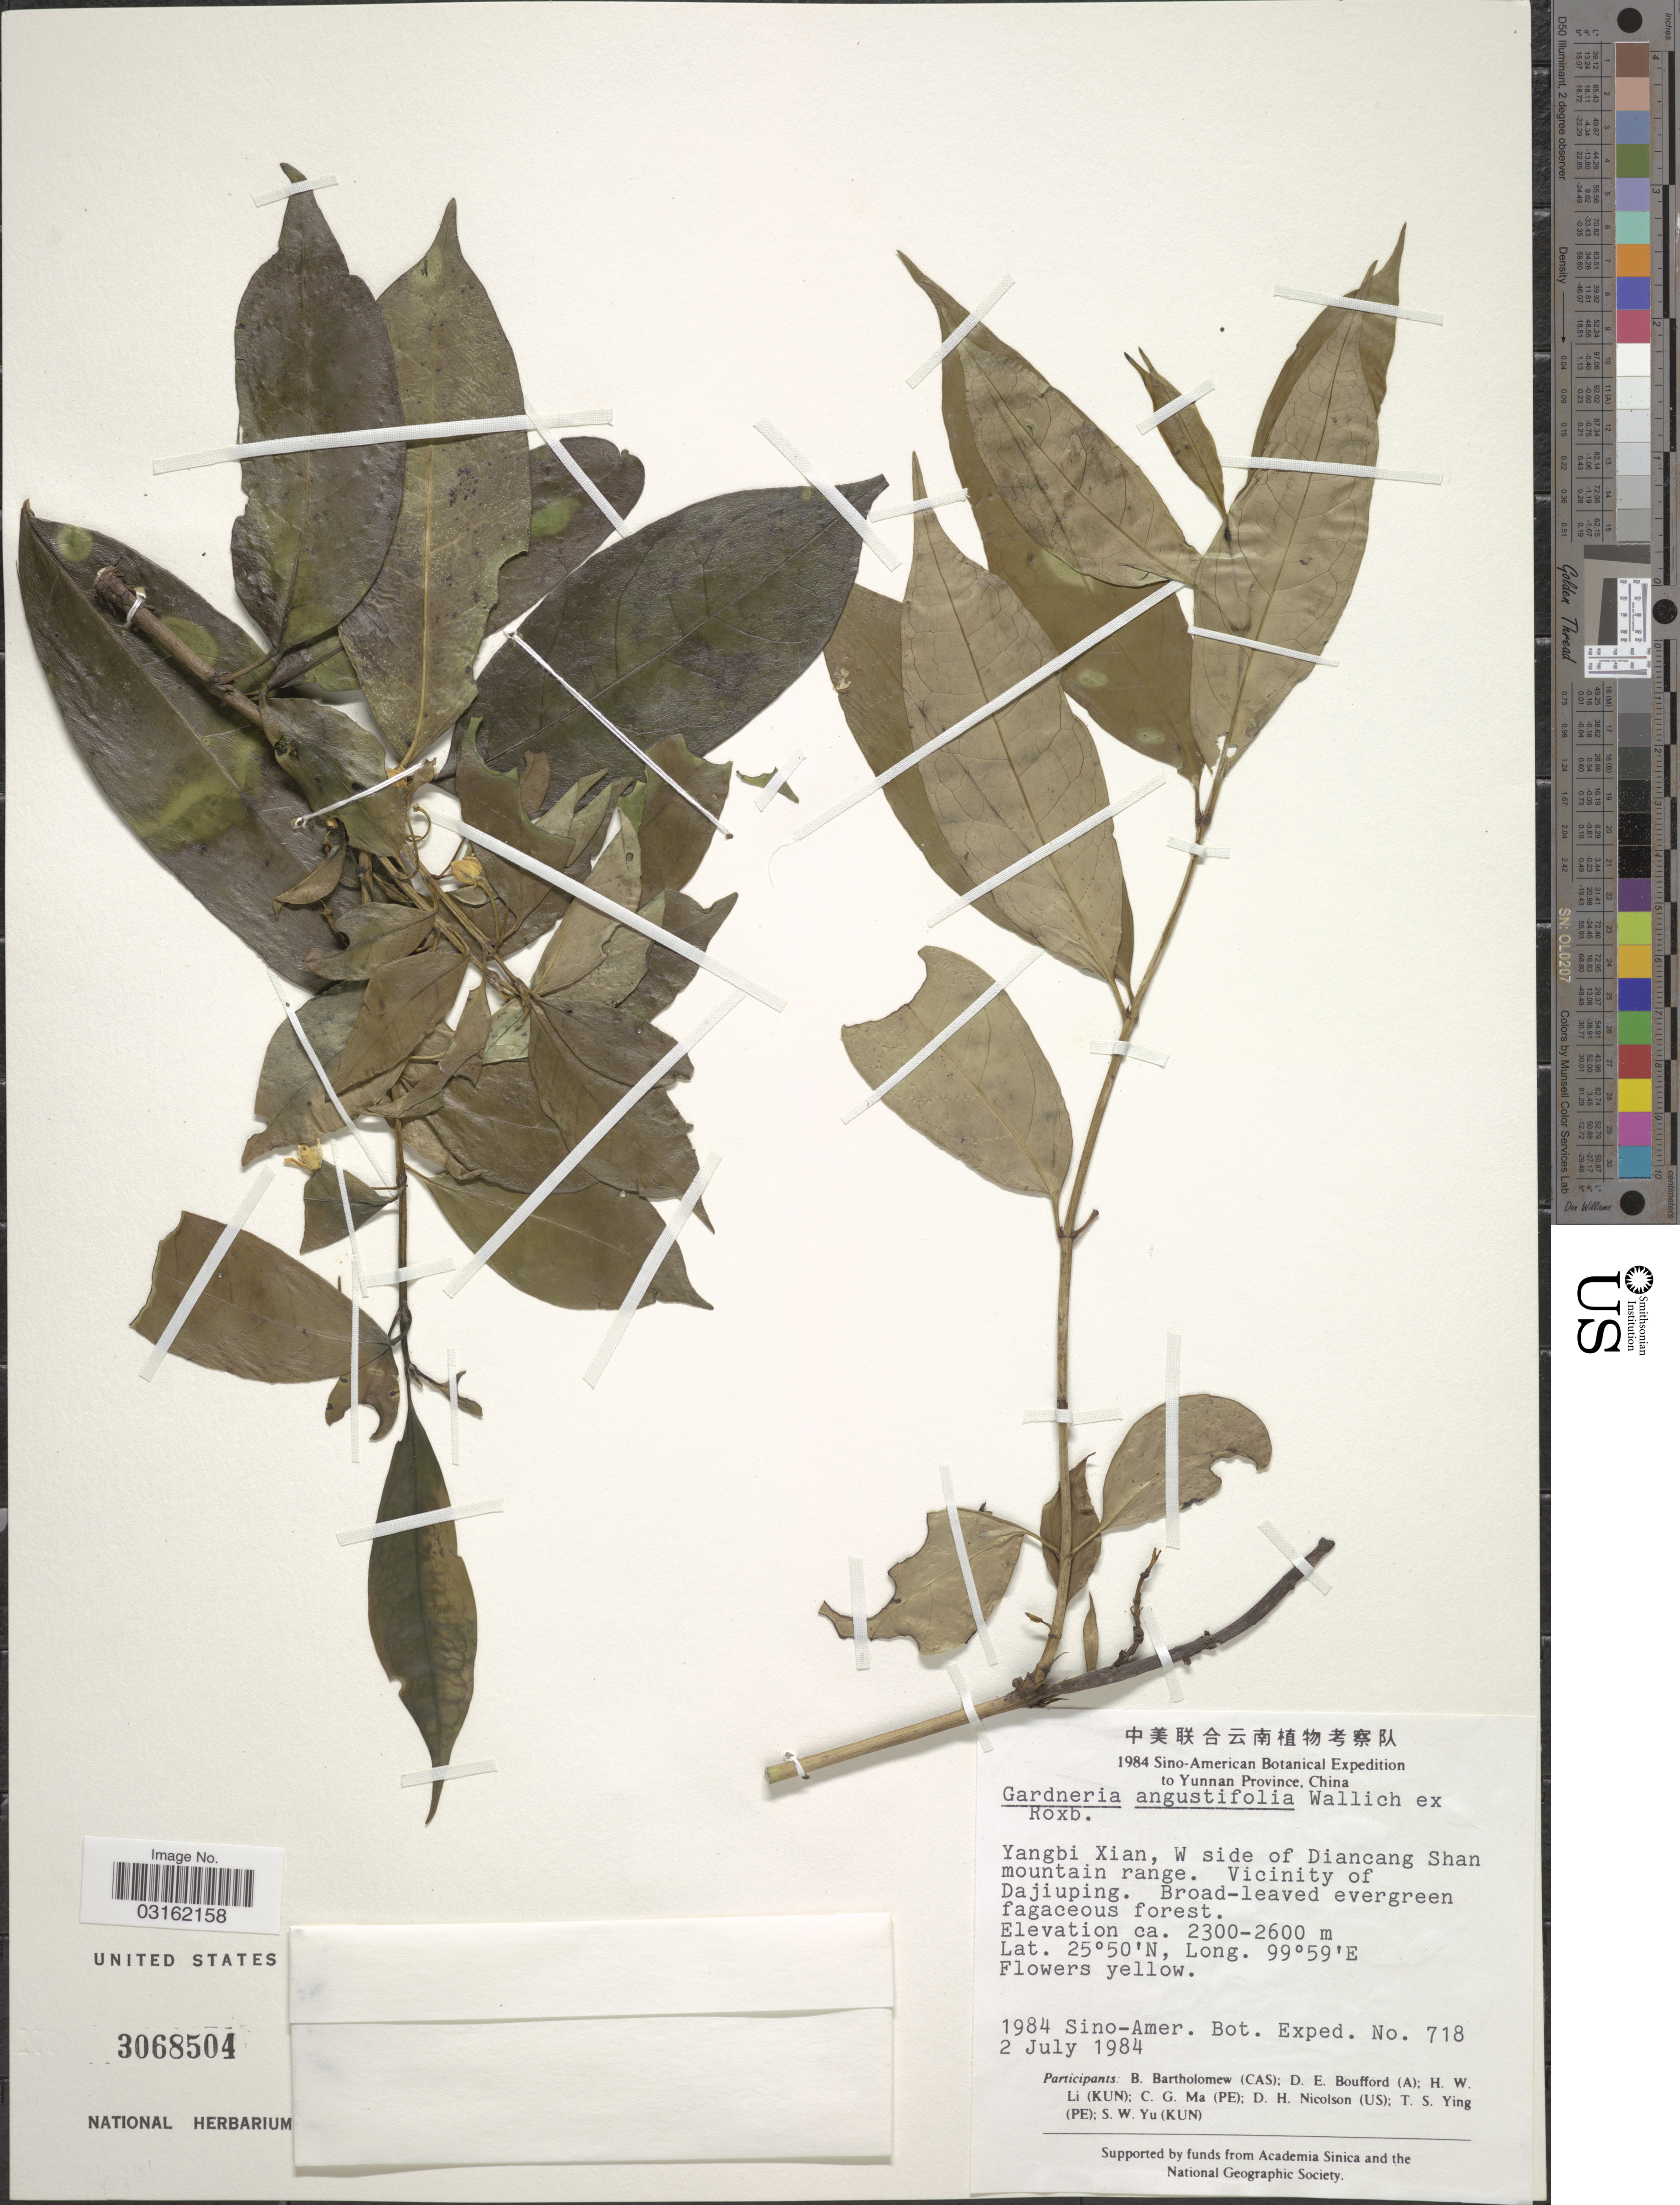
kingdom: Plantae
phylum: Tracheophyta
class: Magnoliopsida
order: Gentianales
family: Loganiaceae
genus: Gardneria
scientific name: Gardneria angustifolia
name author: Wall.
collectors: B. Bartholomew, D. E. Boufford, H. W. Li, C. Ma & et al.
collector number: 718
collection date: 1984-07-02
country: China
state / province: Yunnan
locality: Yangbi Xian, W side of Diancang Shan mountain range. Vicinity of Dajiuping.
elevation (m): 2300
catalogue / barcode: US 3068504